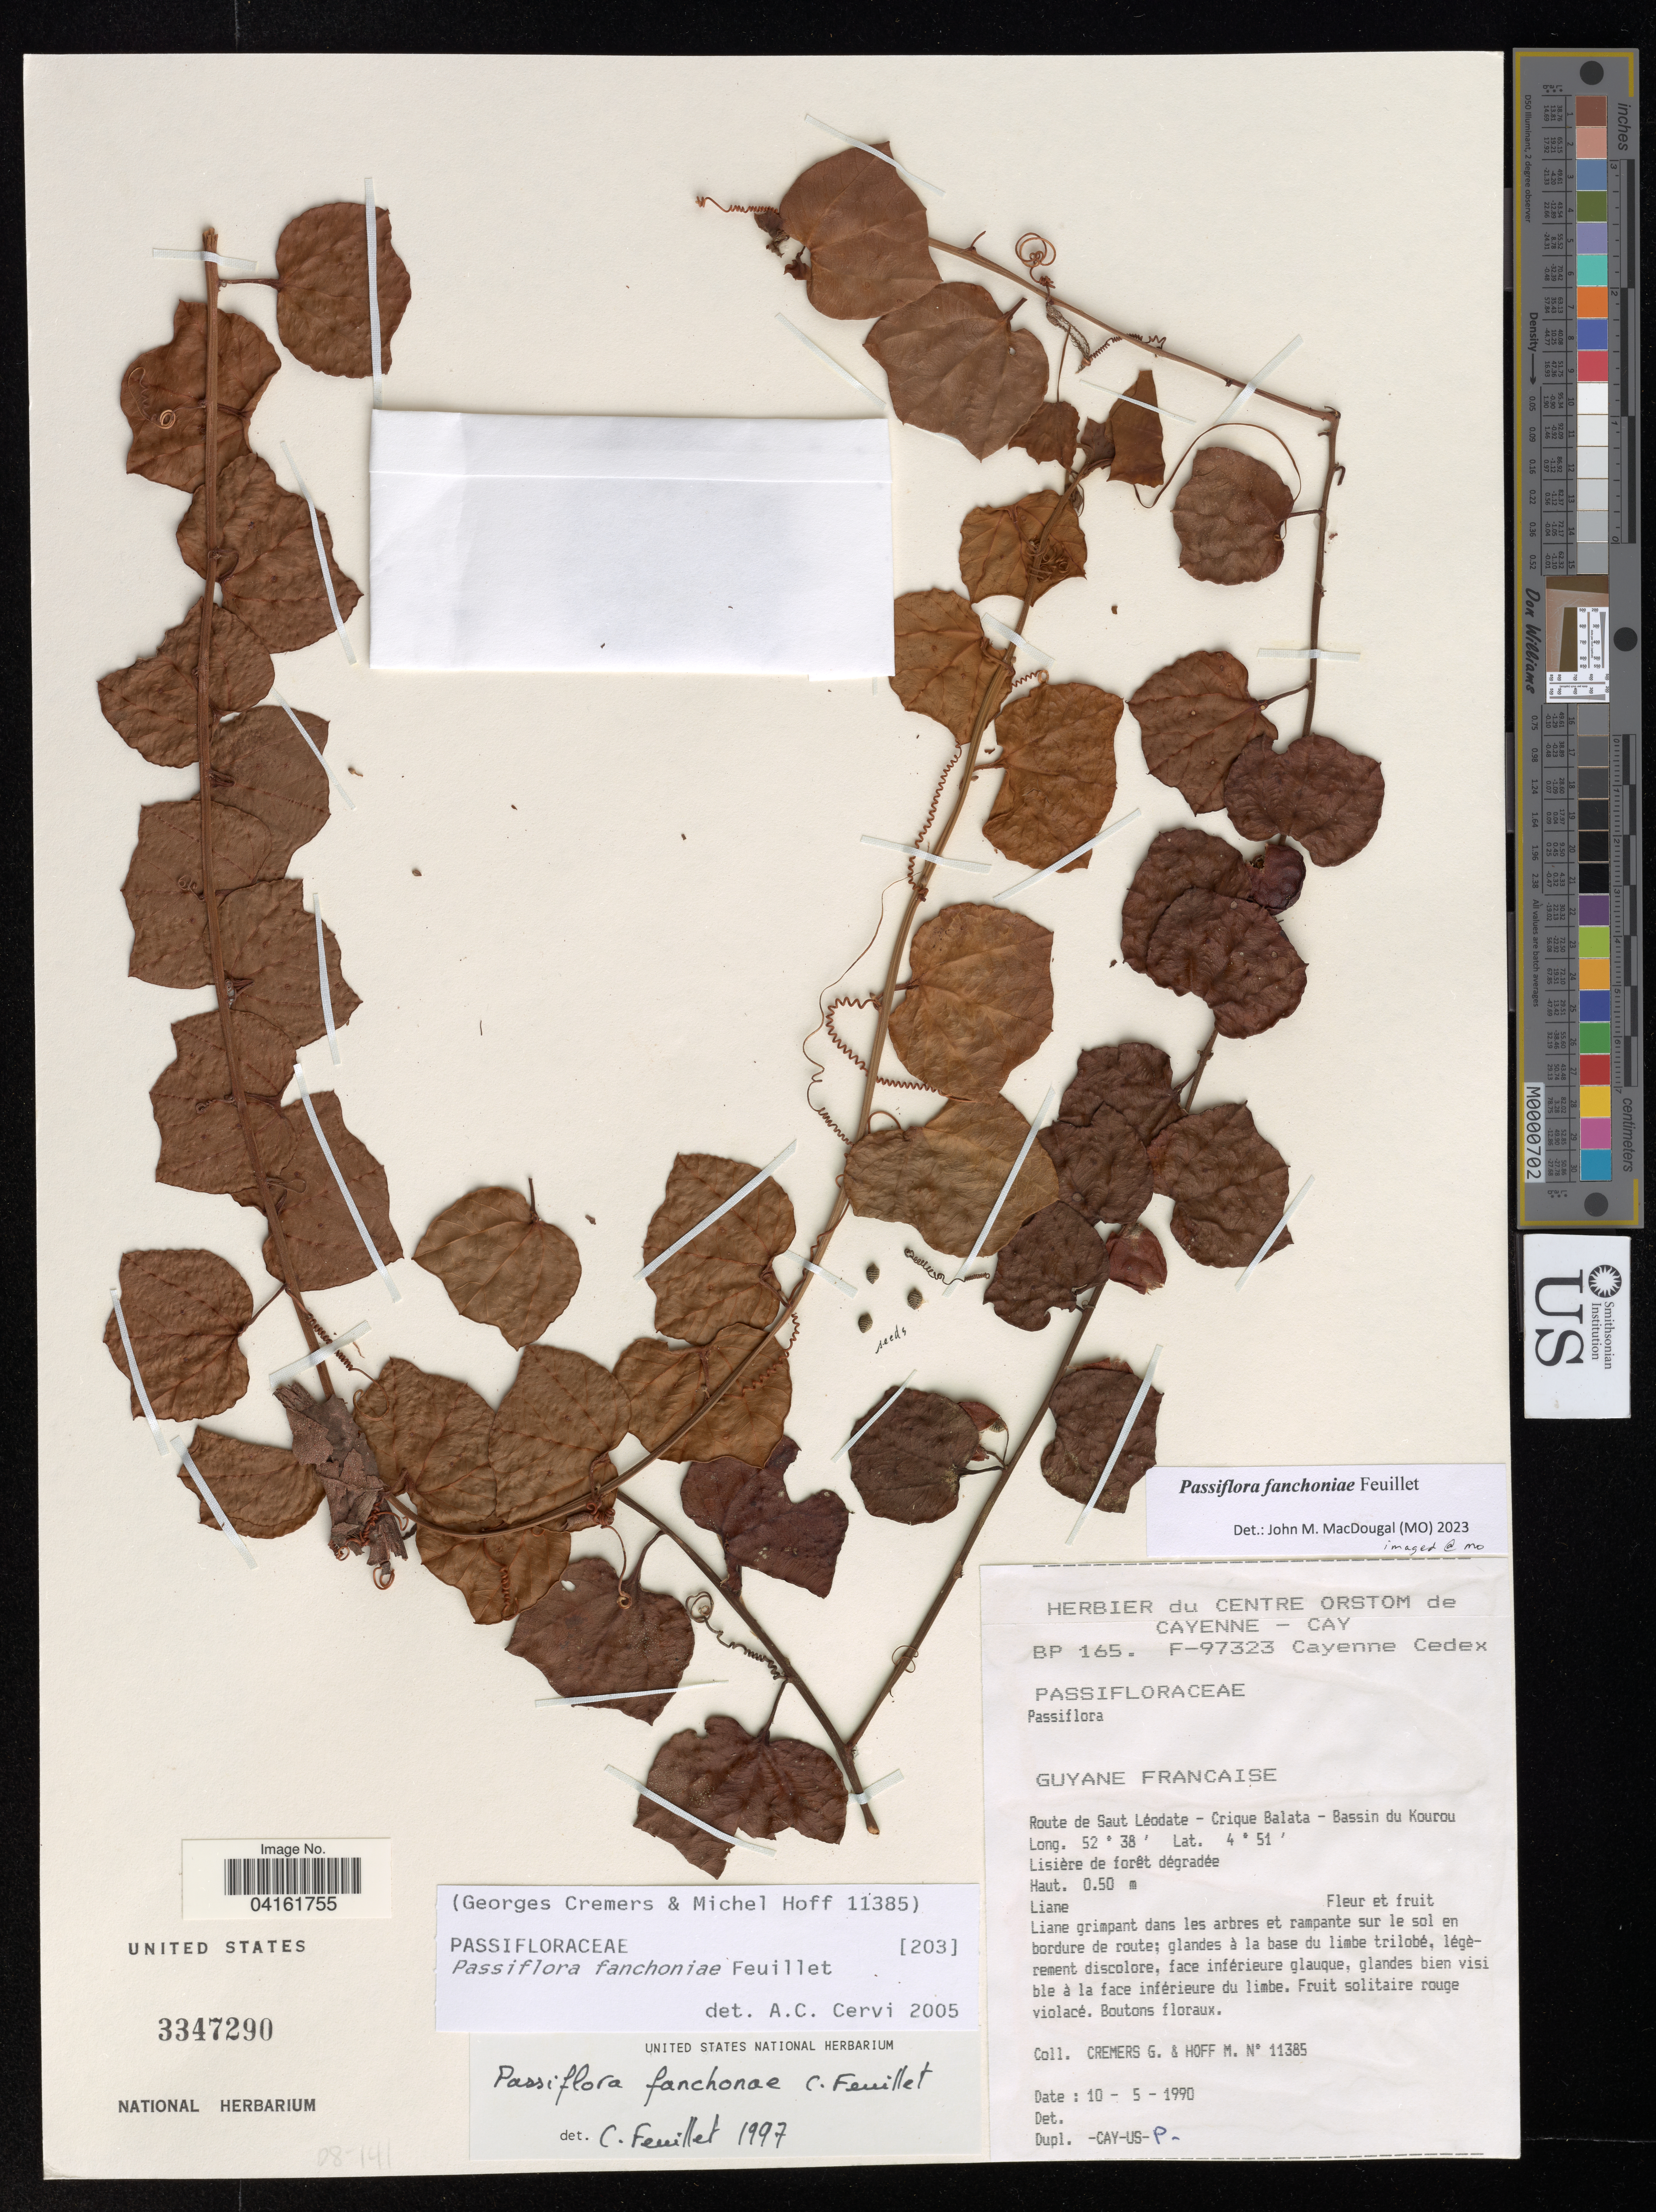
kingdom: Plantae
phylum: Tracheophyta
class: Magnoliopsida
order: Malpighiales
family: Passifloraceae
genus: Passiflora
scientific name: Passiflora fanchonae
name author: Feuillet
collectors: G. Cremers & M. Hoff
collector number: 11385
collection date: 1990-05-10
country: French Guiana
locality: Route de Saut Léodate - Crique Baldata - Bassin du Kourou.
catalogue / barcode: US 3347290